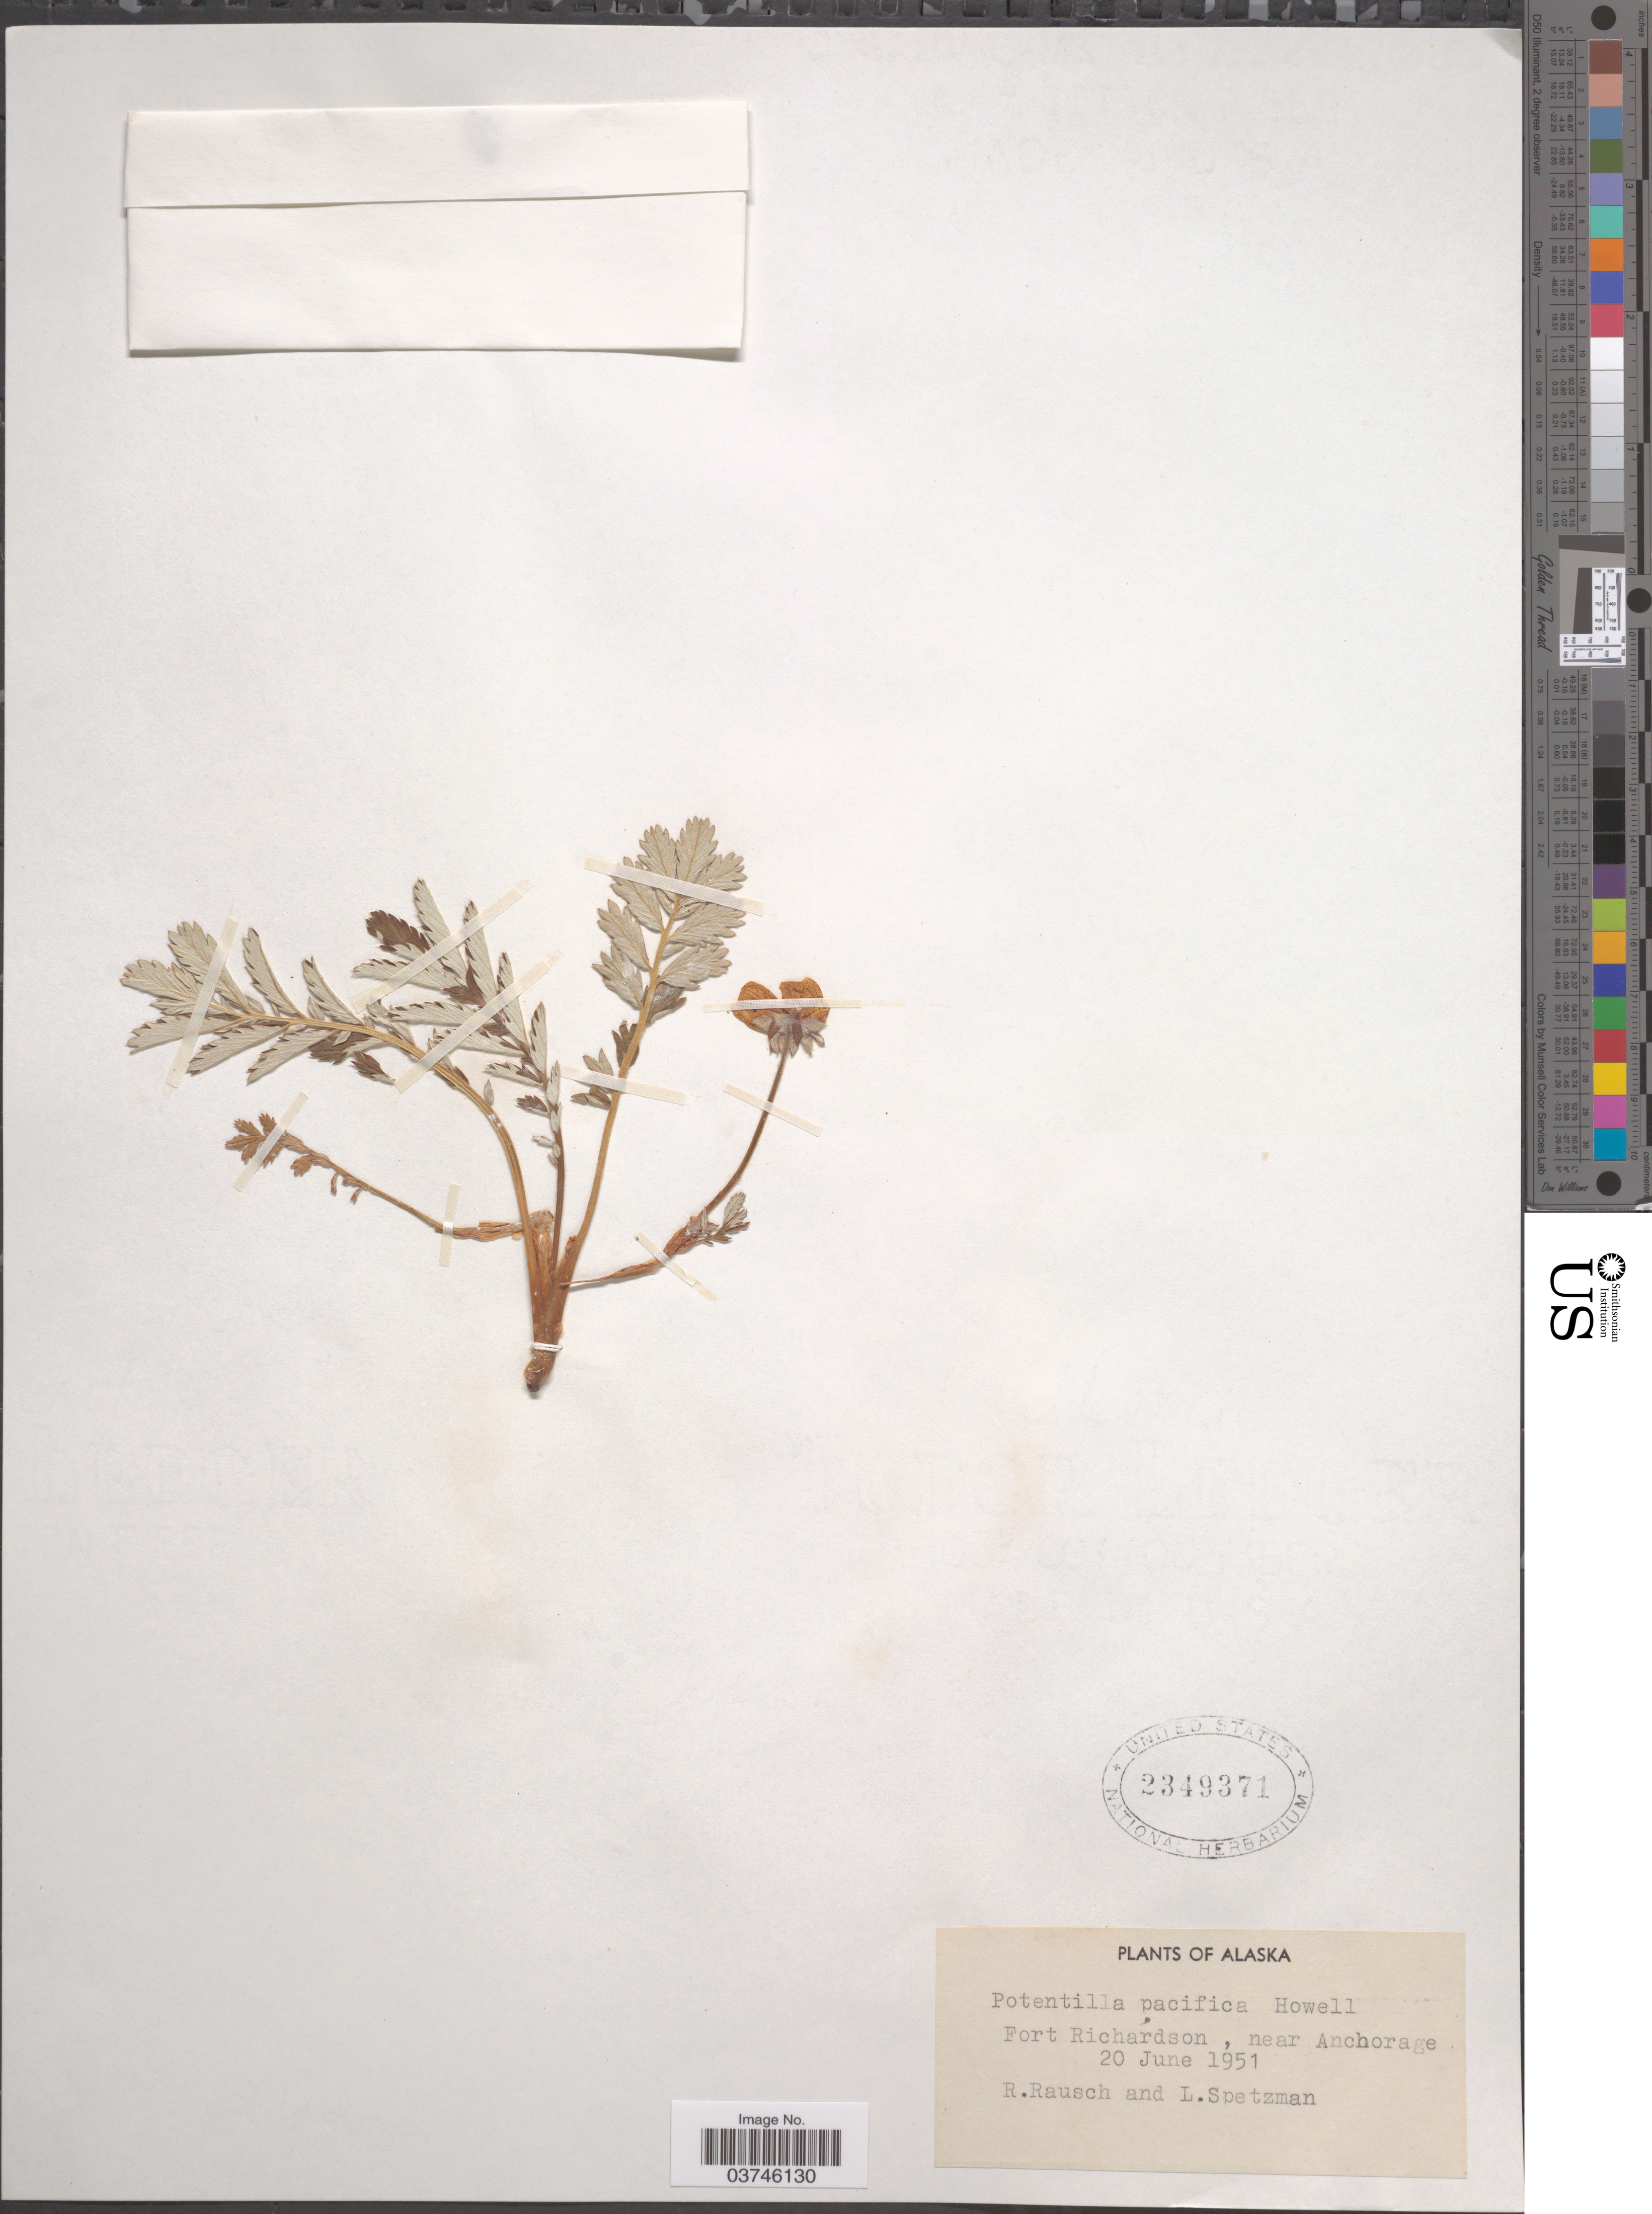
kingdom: Plantae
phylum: Tracheophyta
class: Magnoliopsida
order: Rosales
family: Rosaceae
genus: Argentina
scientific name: Argentina pacifica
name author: (Howell) Rydb.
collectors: R. Rausch & L. Spetzman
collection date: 1951-06-20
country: United States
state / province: Alaska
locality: Fort Richardson, near Anchorage.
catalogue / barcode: US 2349371